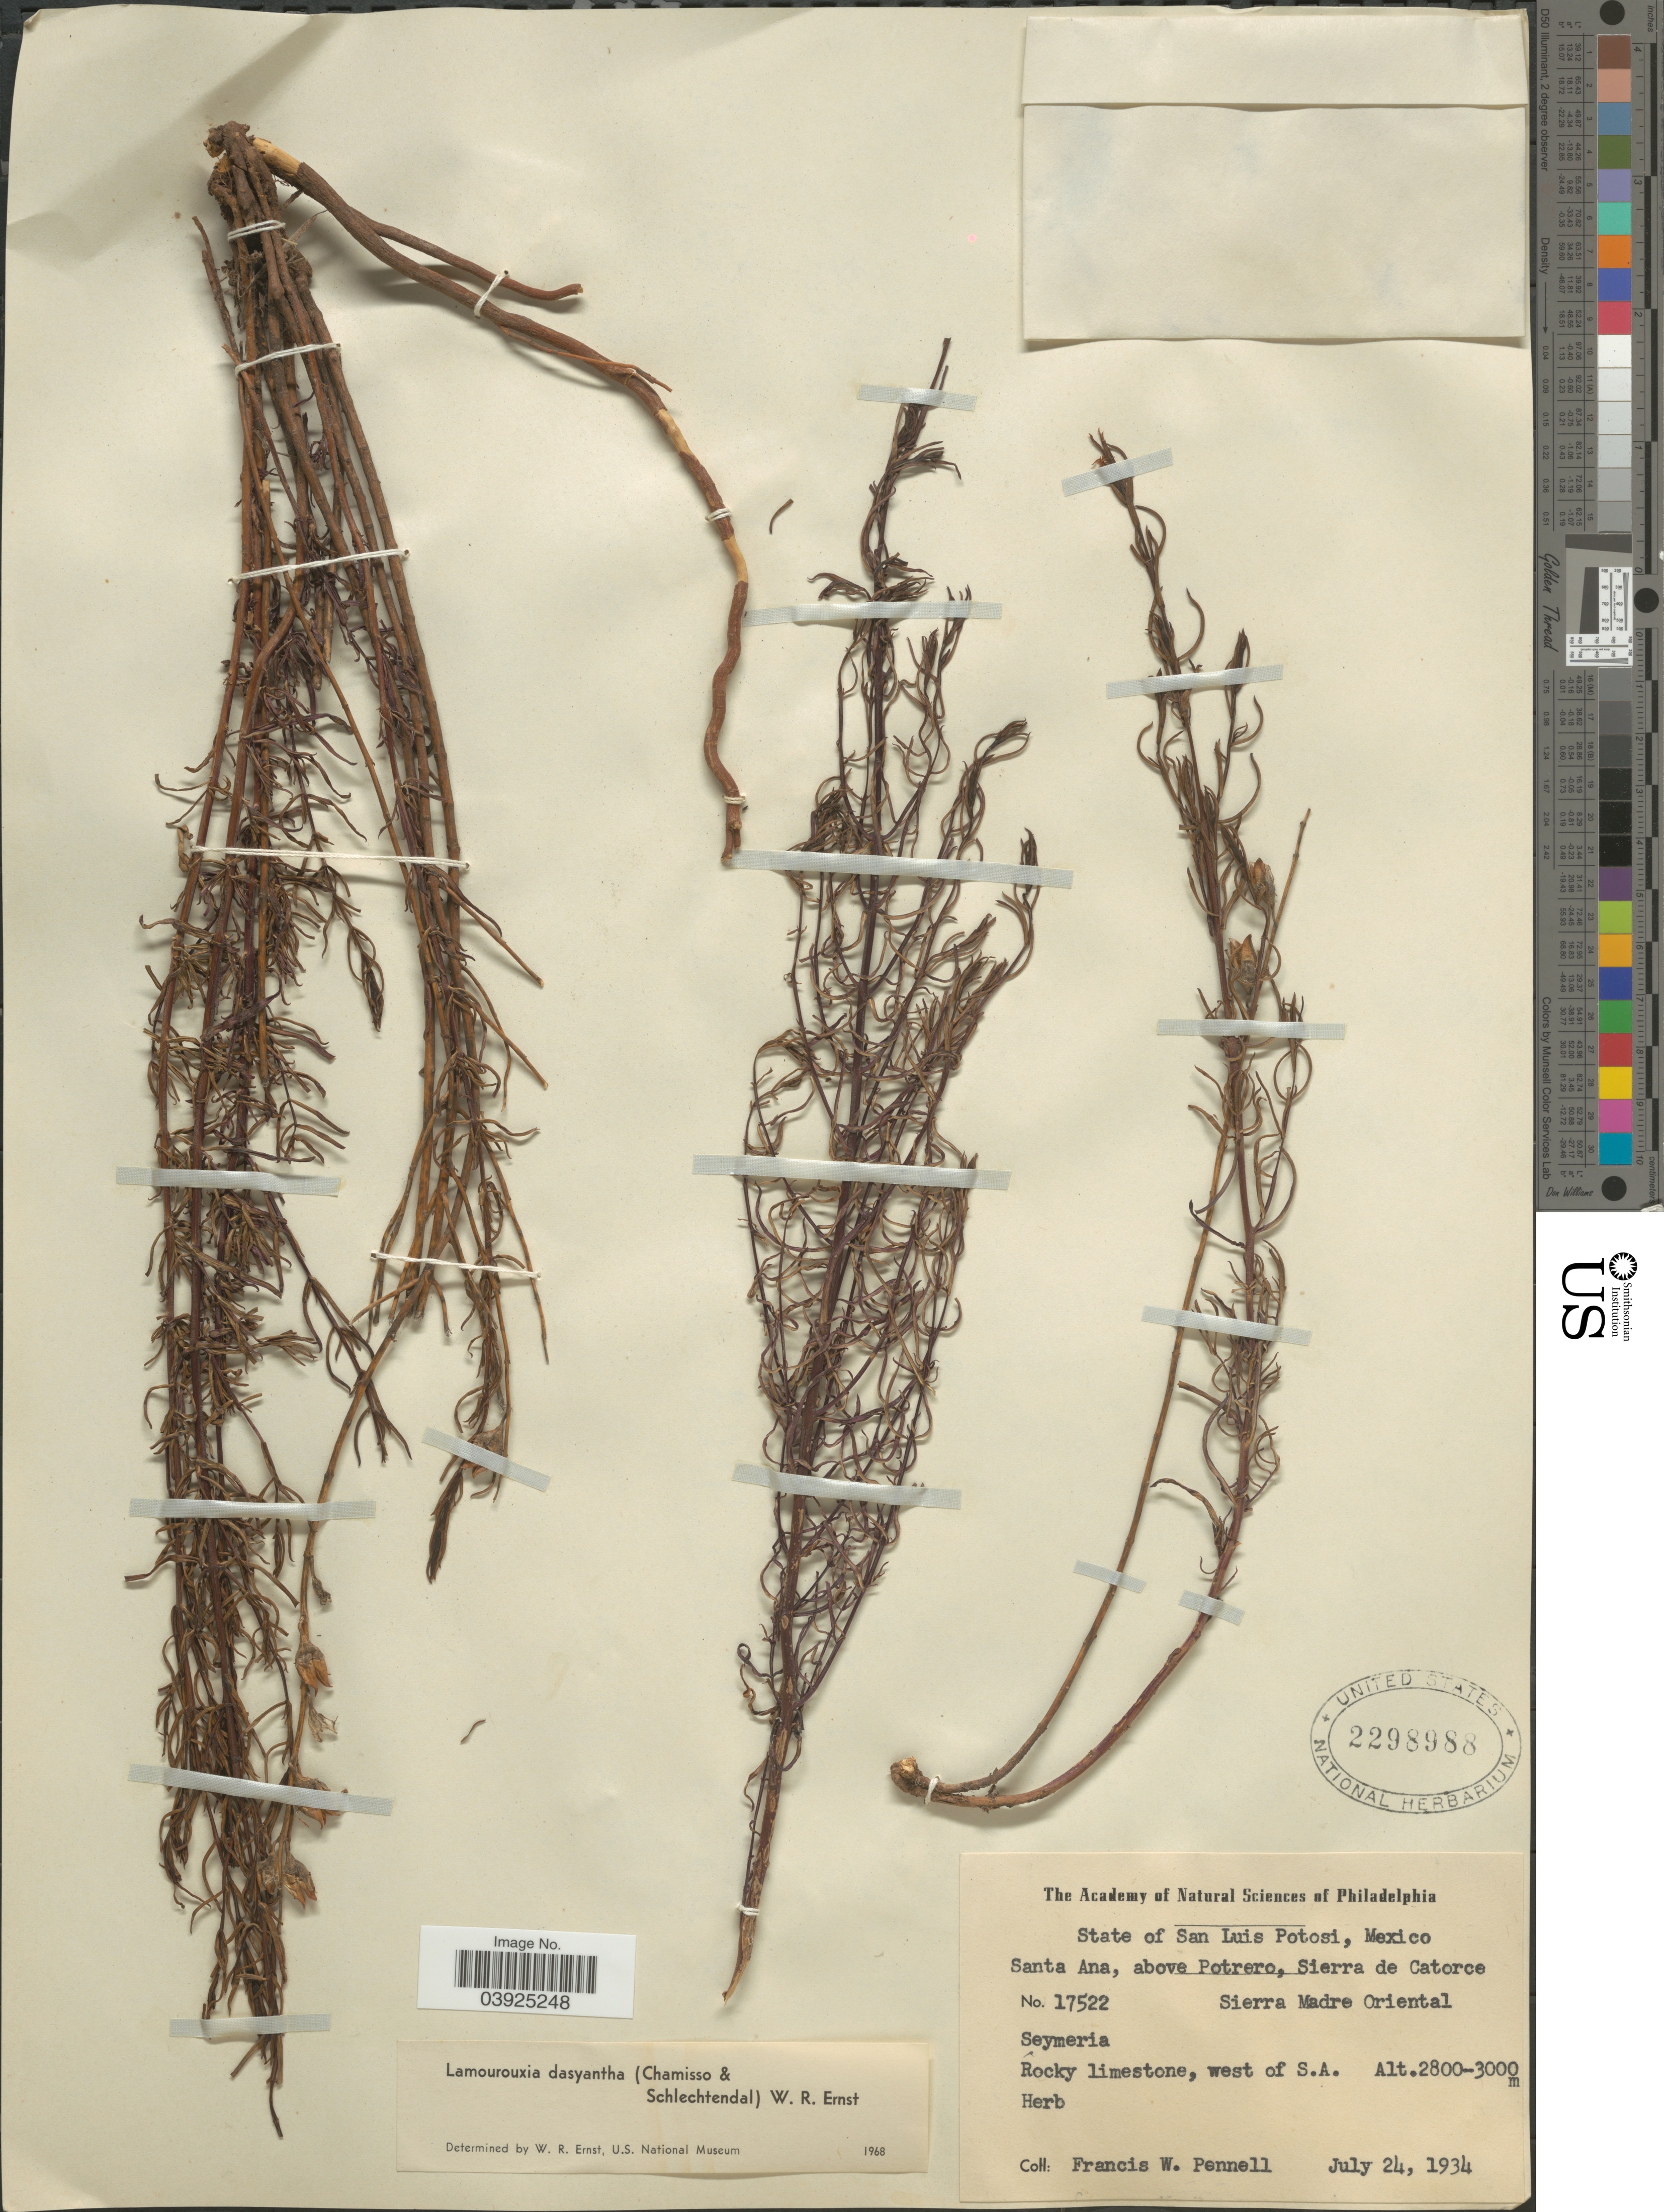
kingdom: Plantae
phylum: Tracheophyta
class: Magnoliopsida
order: Lamiales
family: Orobanchaceae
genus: Lamourouxia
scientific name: Lamourouxia dasyantha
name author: (Cham. & Schltdl.) W.R. Ernst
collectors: F. W. Pennell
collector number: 17522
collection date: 1934-07-24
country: Mexico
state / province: San Luis Potosí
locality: Santa Ana, above Potrero, Sierra de Catorce. Sierra Madre Oriental. Rocky limestone, west of S.A.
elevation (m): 2800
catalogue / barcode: US 2298988